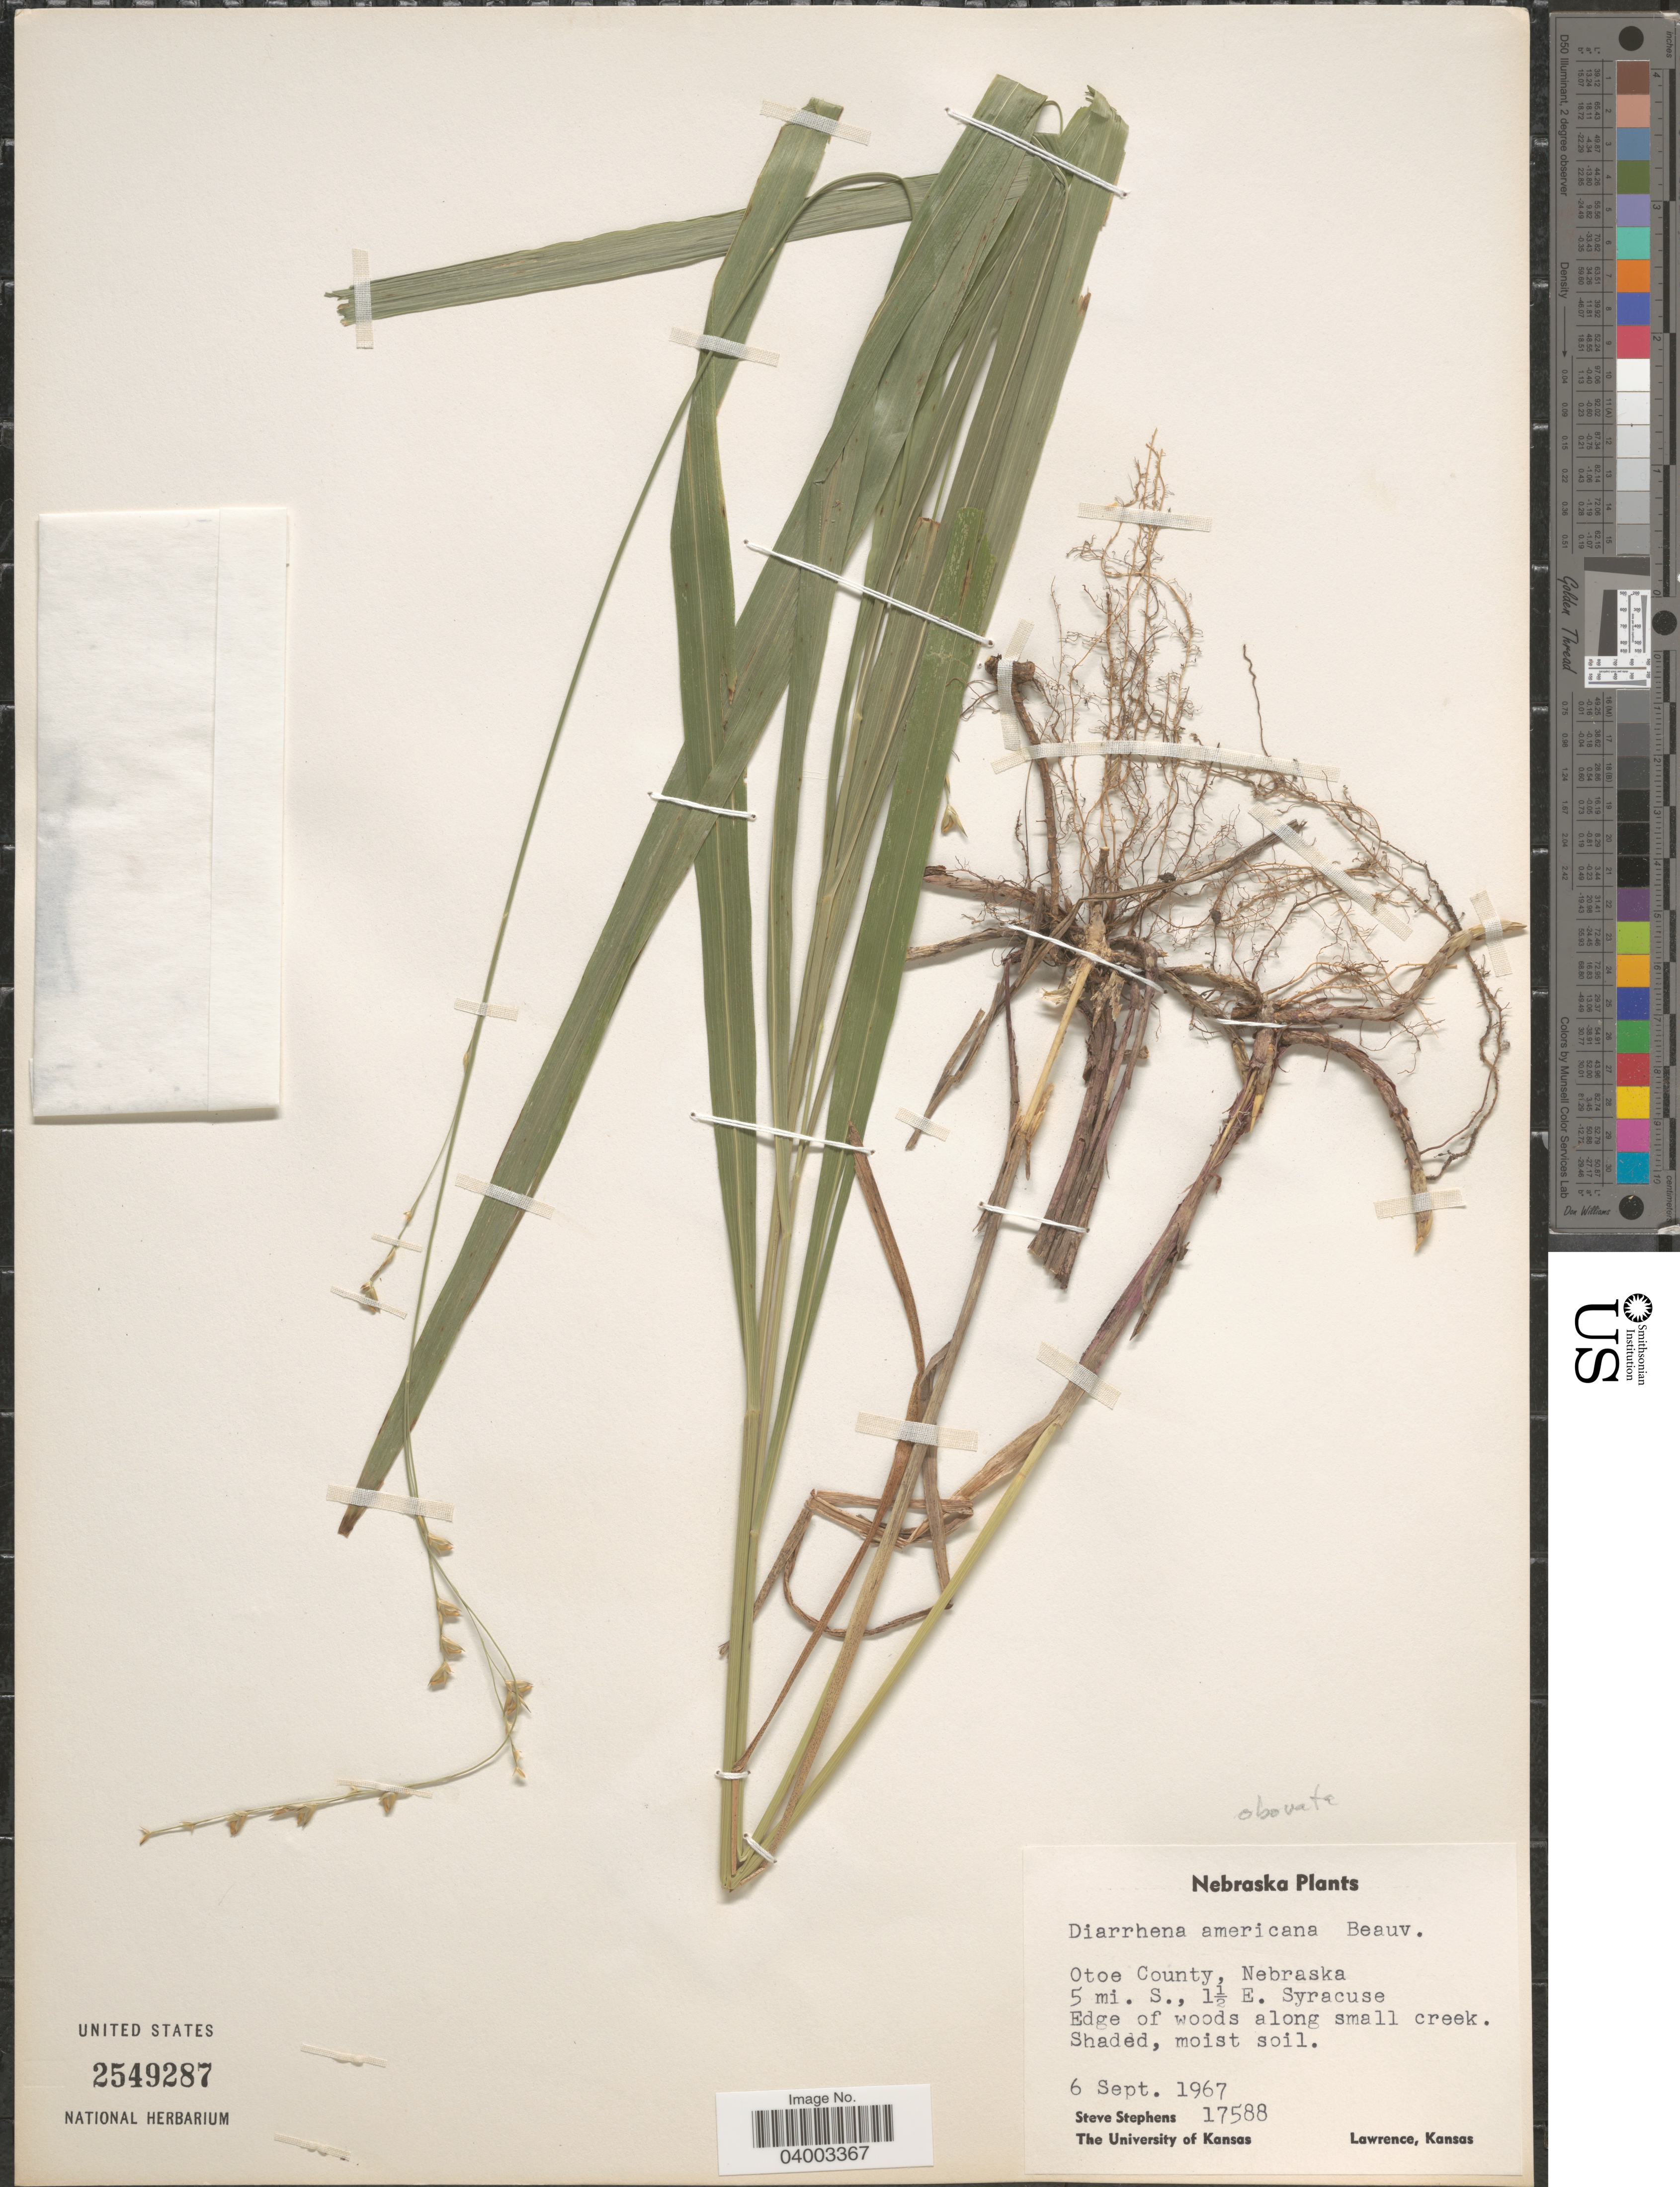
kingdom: Plantae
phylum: Tracheophyta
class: Liliopsida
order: Poales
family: Poaceae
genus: Diarrhena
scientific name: Diarrhena obovata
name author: (Gleason) Brandenburg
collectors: S. Stephens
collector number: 17588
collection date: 1967-09-06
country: United States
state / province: Nebraska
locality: Otoe County, 5 mi. S., 1½ E. Syracuse.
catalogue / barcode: US 2549287